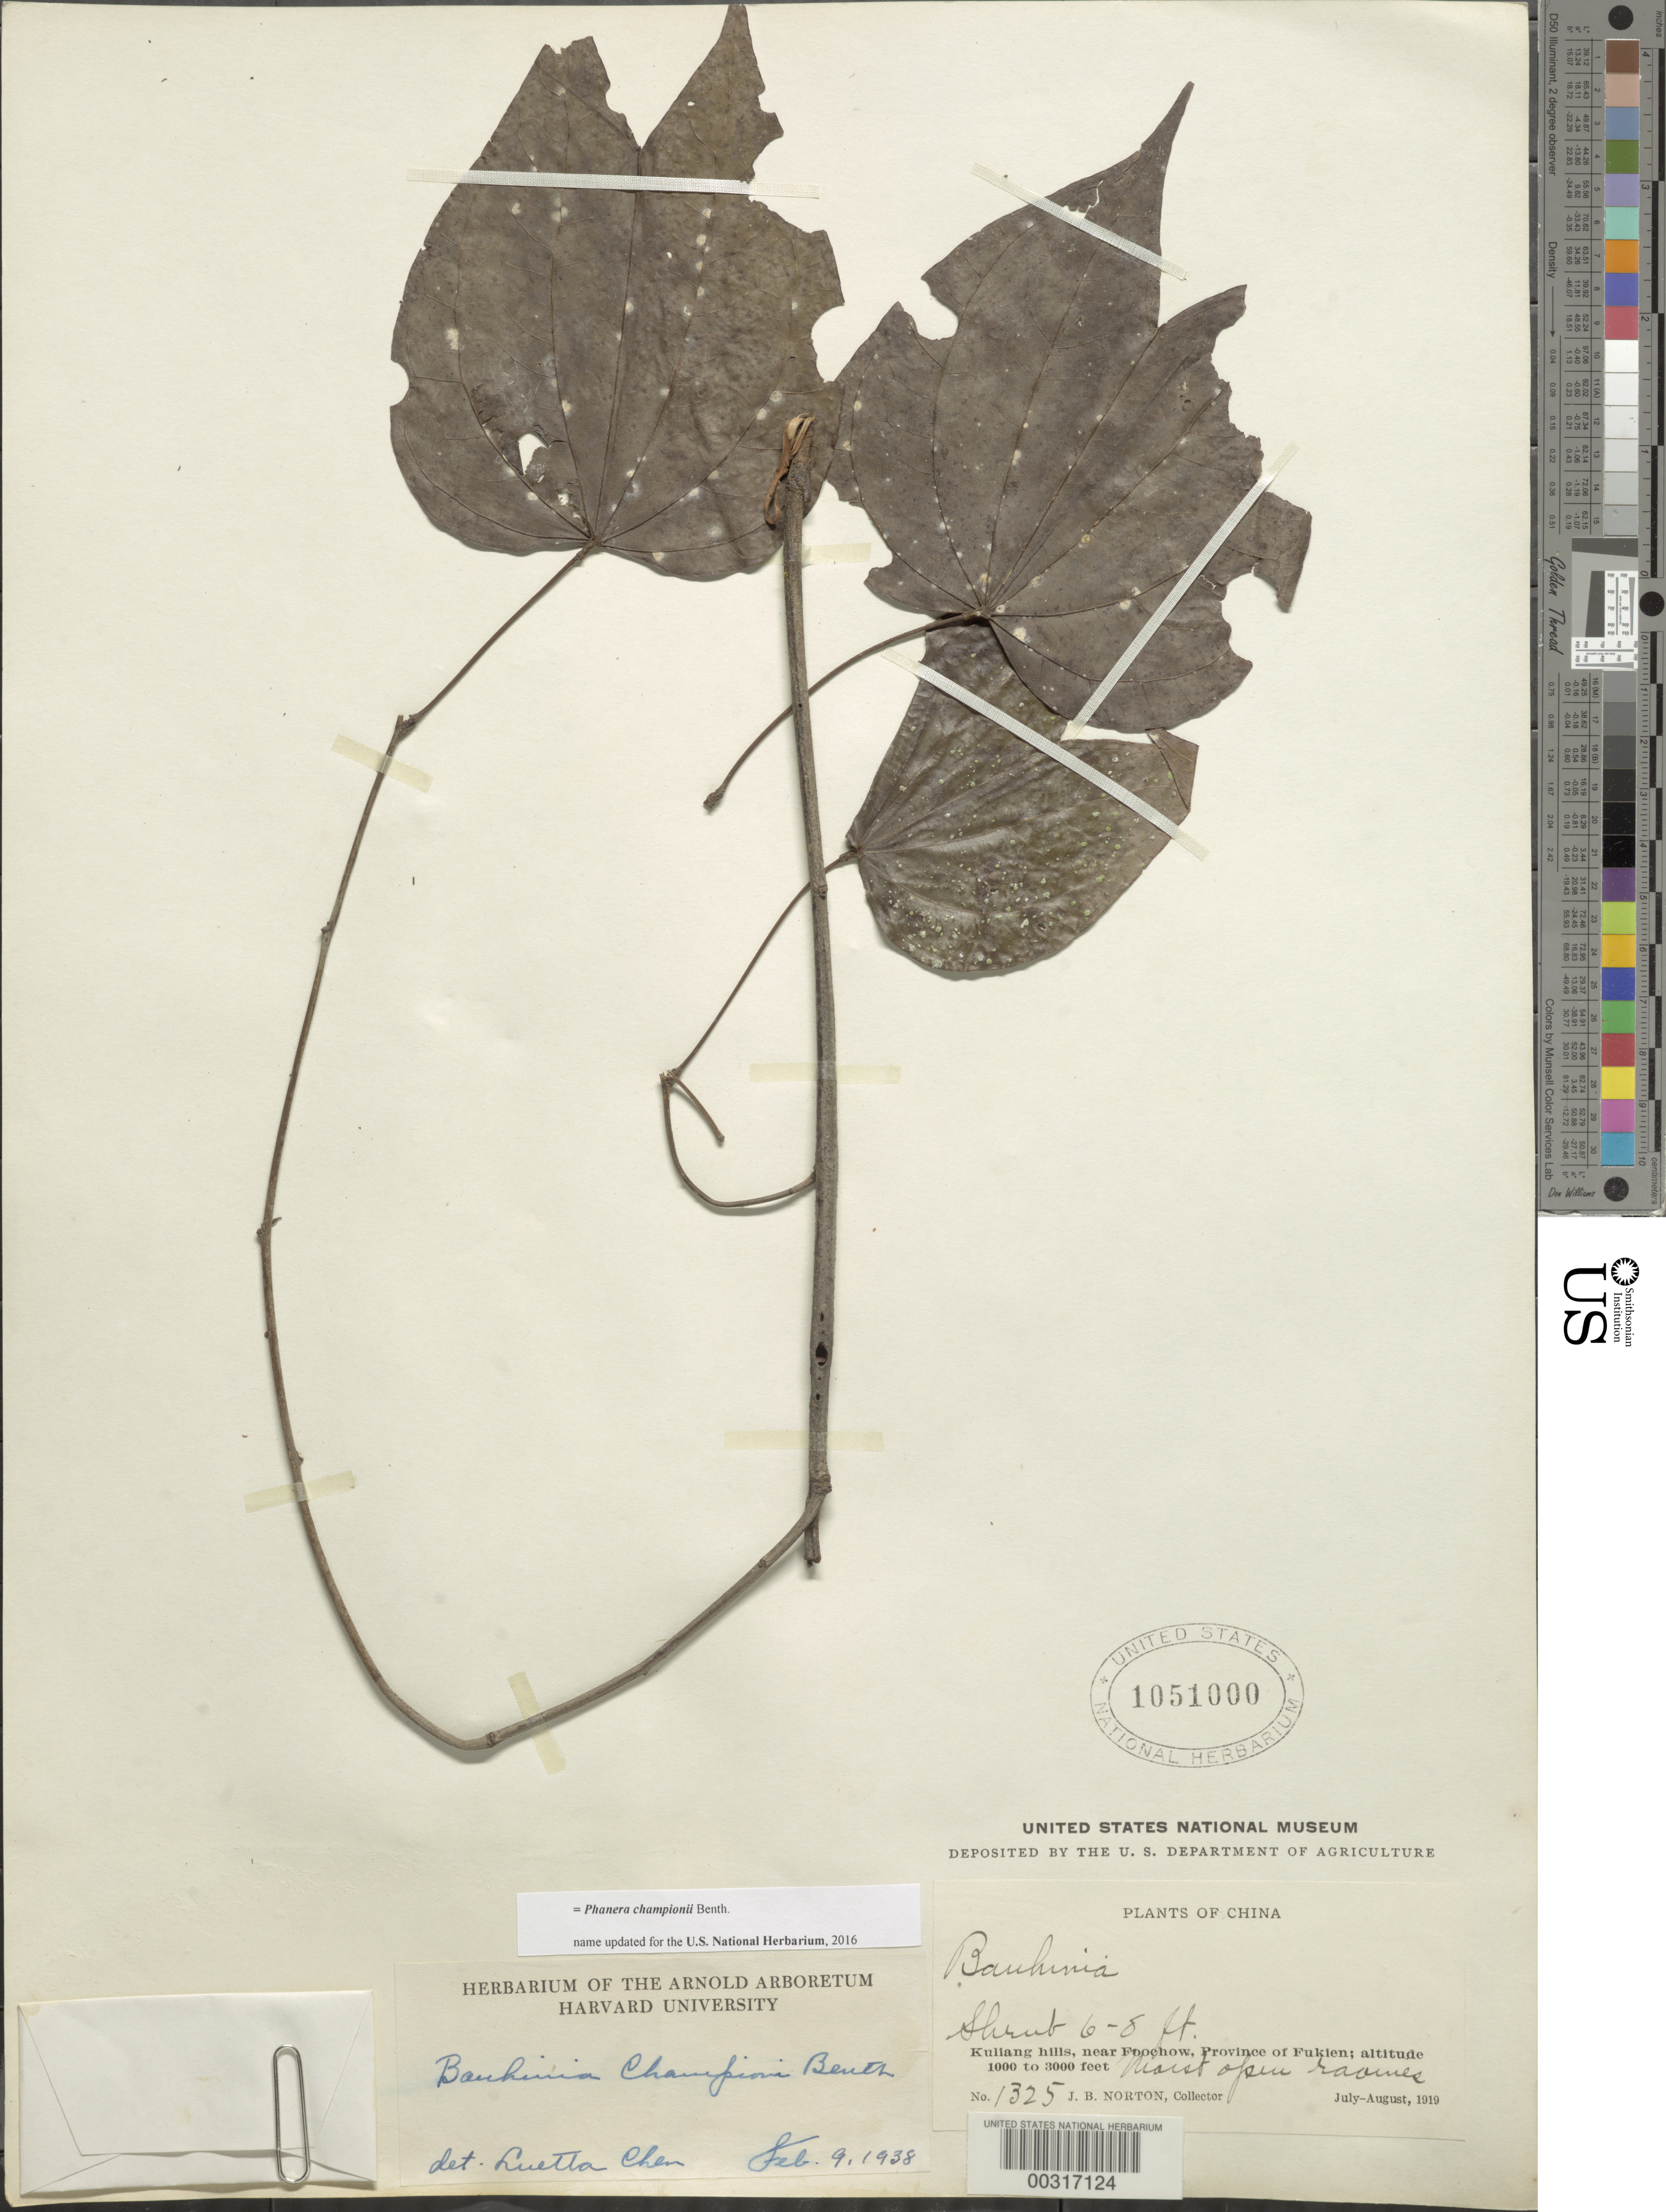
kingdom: Plantae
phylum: Tracheophyta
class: Magnoliopsida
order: Fabales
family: Fabaceae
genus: Phanera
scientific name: Phanera championii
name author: Benth.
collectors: J. Norton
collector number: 1325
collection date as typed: Jul 1919 to -- Aug 1919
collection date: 1919-07/1919-08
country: China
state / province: Fujian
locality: Kuliang hills, near foochow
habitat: Moist open ravines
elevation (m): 305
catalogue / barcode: US 1051000